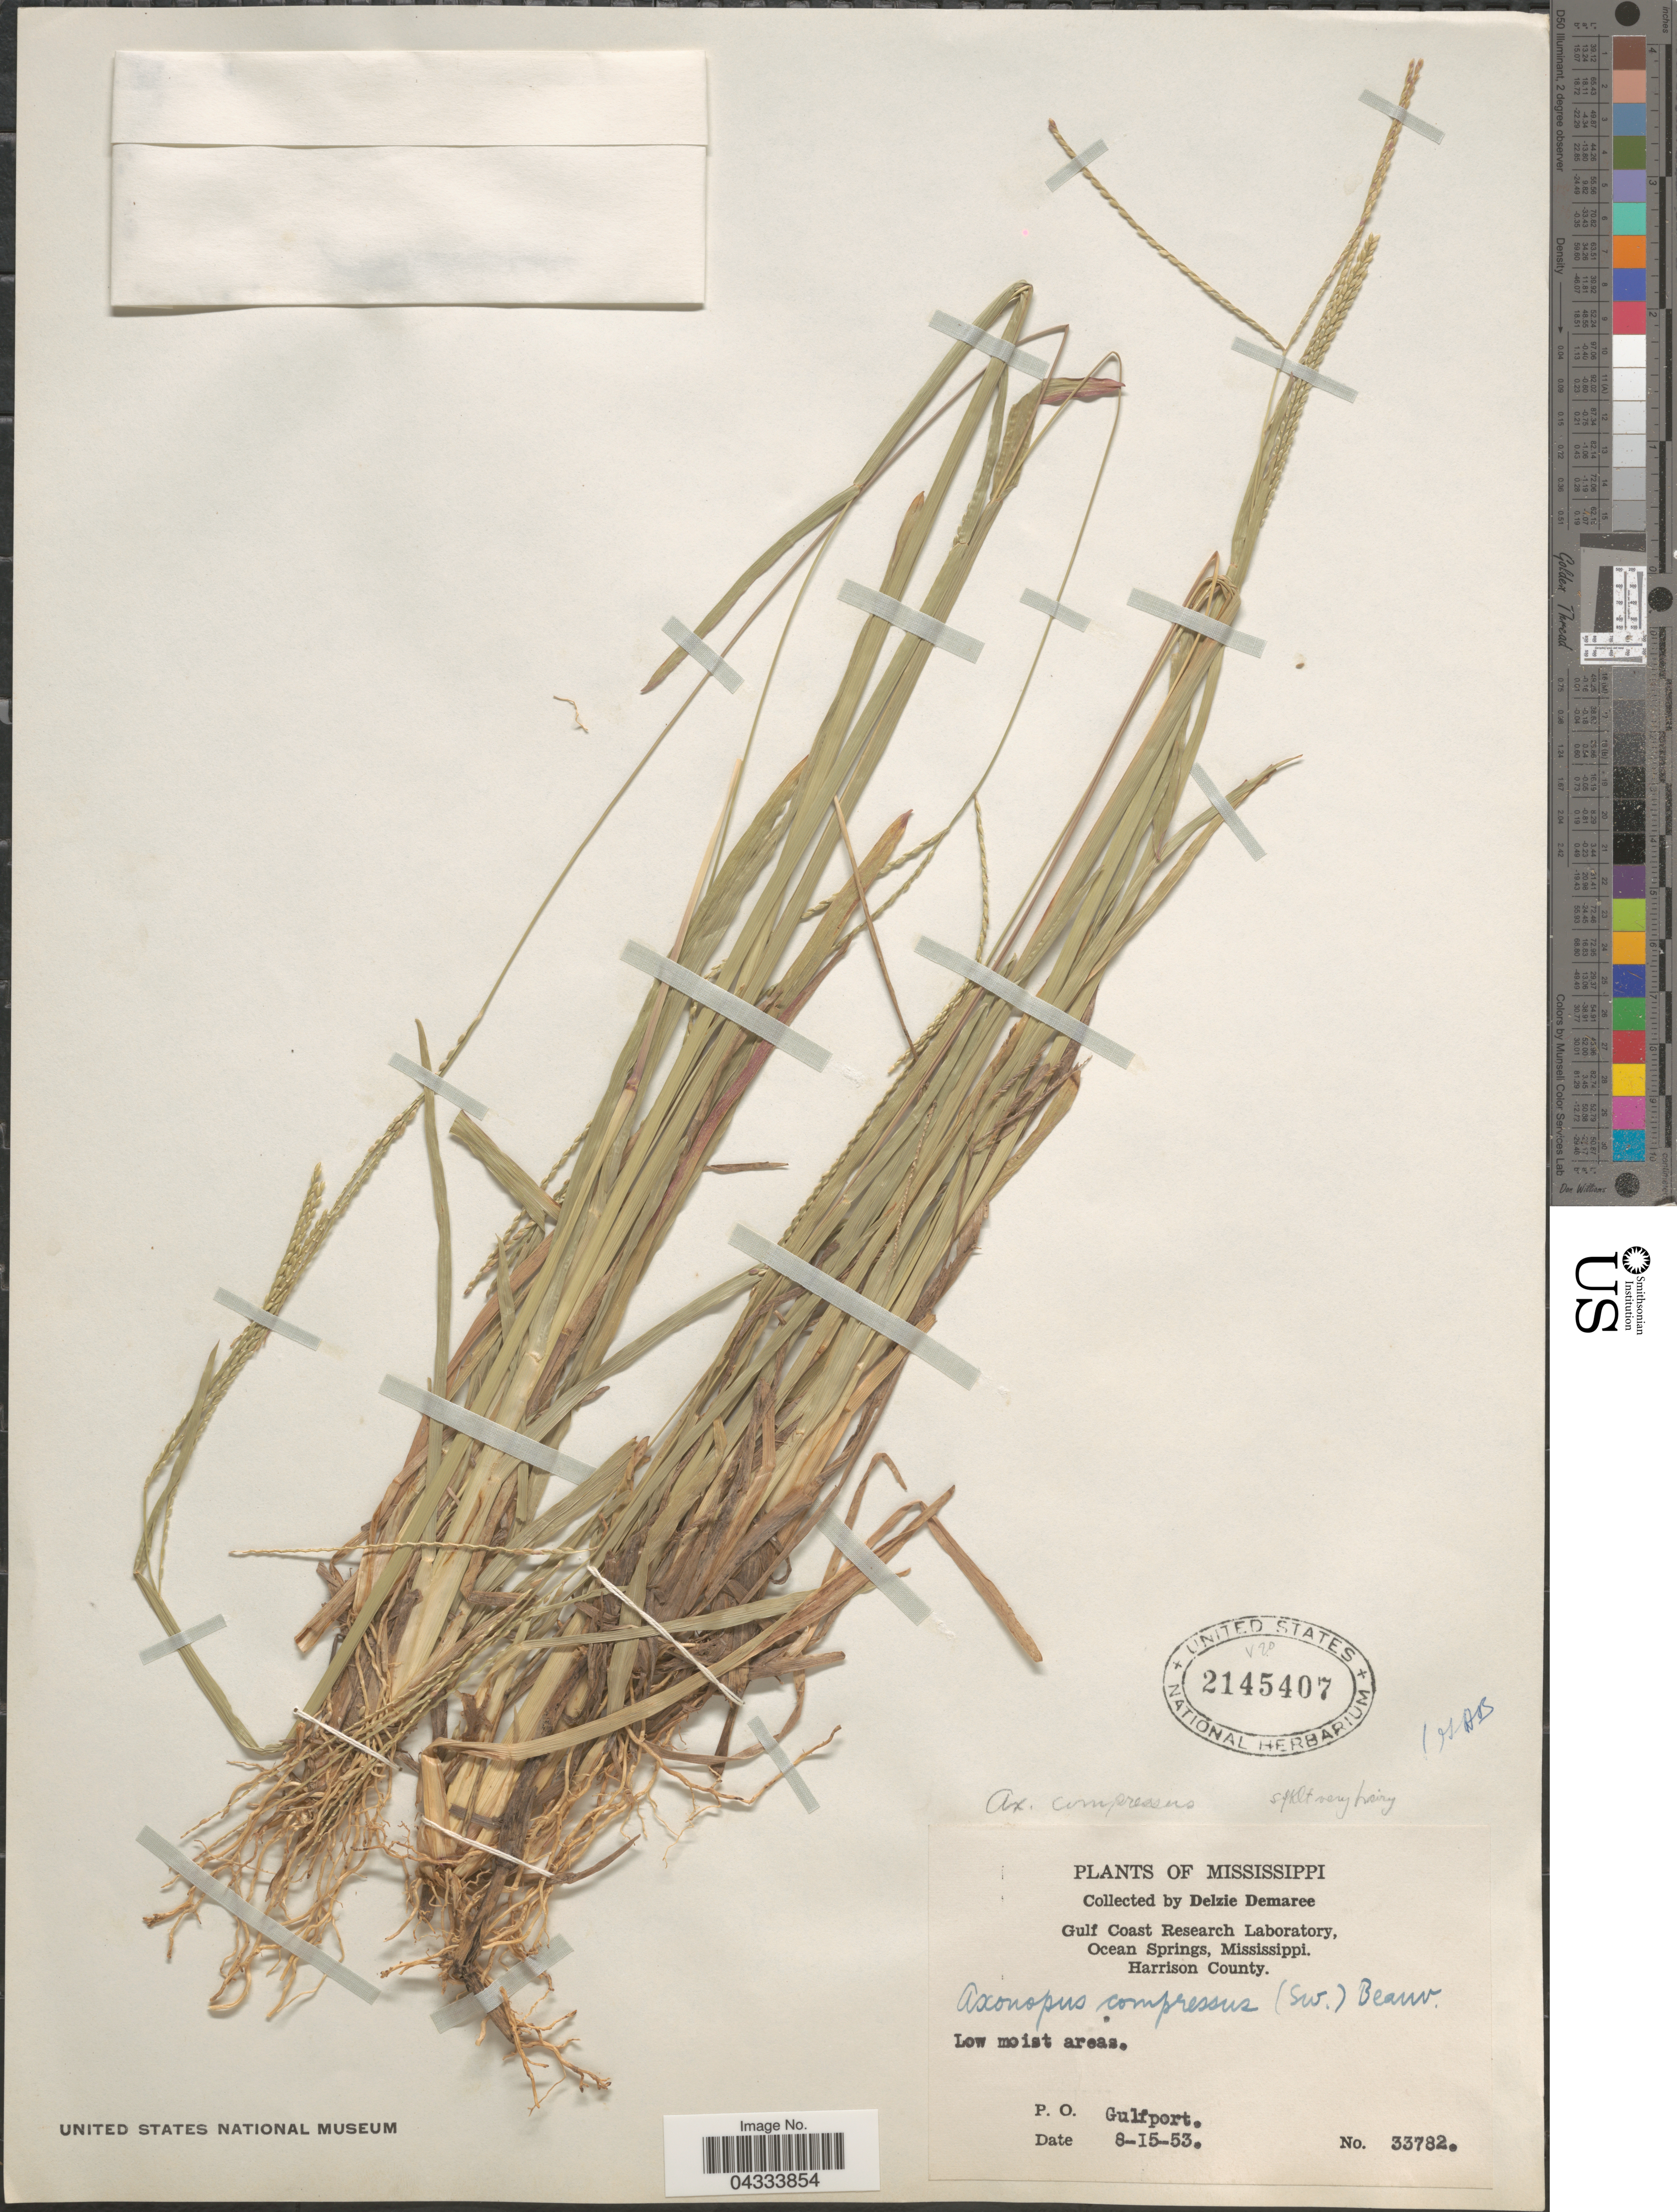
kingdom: Plantae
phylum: Tracheophyta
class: Liliopsida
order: Poales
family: Poaceae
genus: Axonopus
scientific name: Axonopus compressus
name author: (Sw.) P. Beauv.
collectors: D. Demaree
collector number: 33782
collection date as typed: Transcribed d/m/y: 15/8/53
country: United States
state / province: Mississippi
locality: Harrison County. P. O. Gulfport.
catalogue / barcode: US 2145407